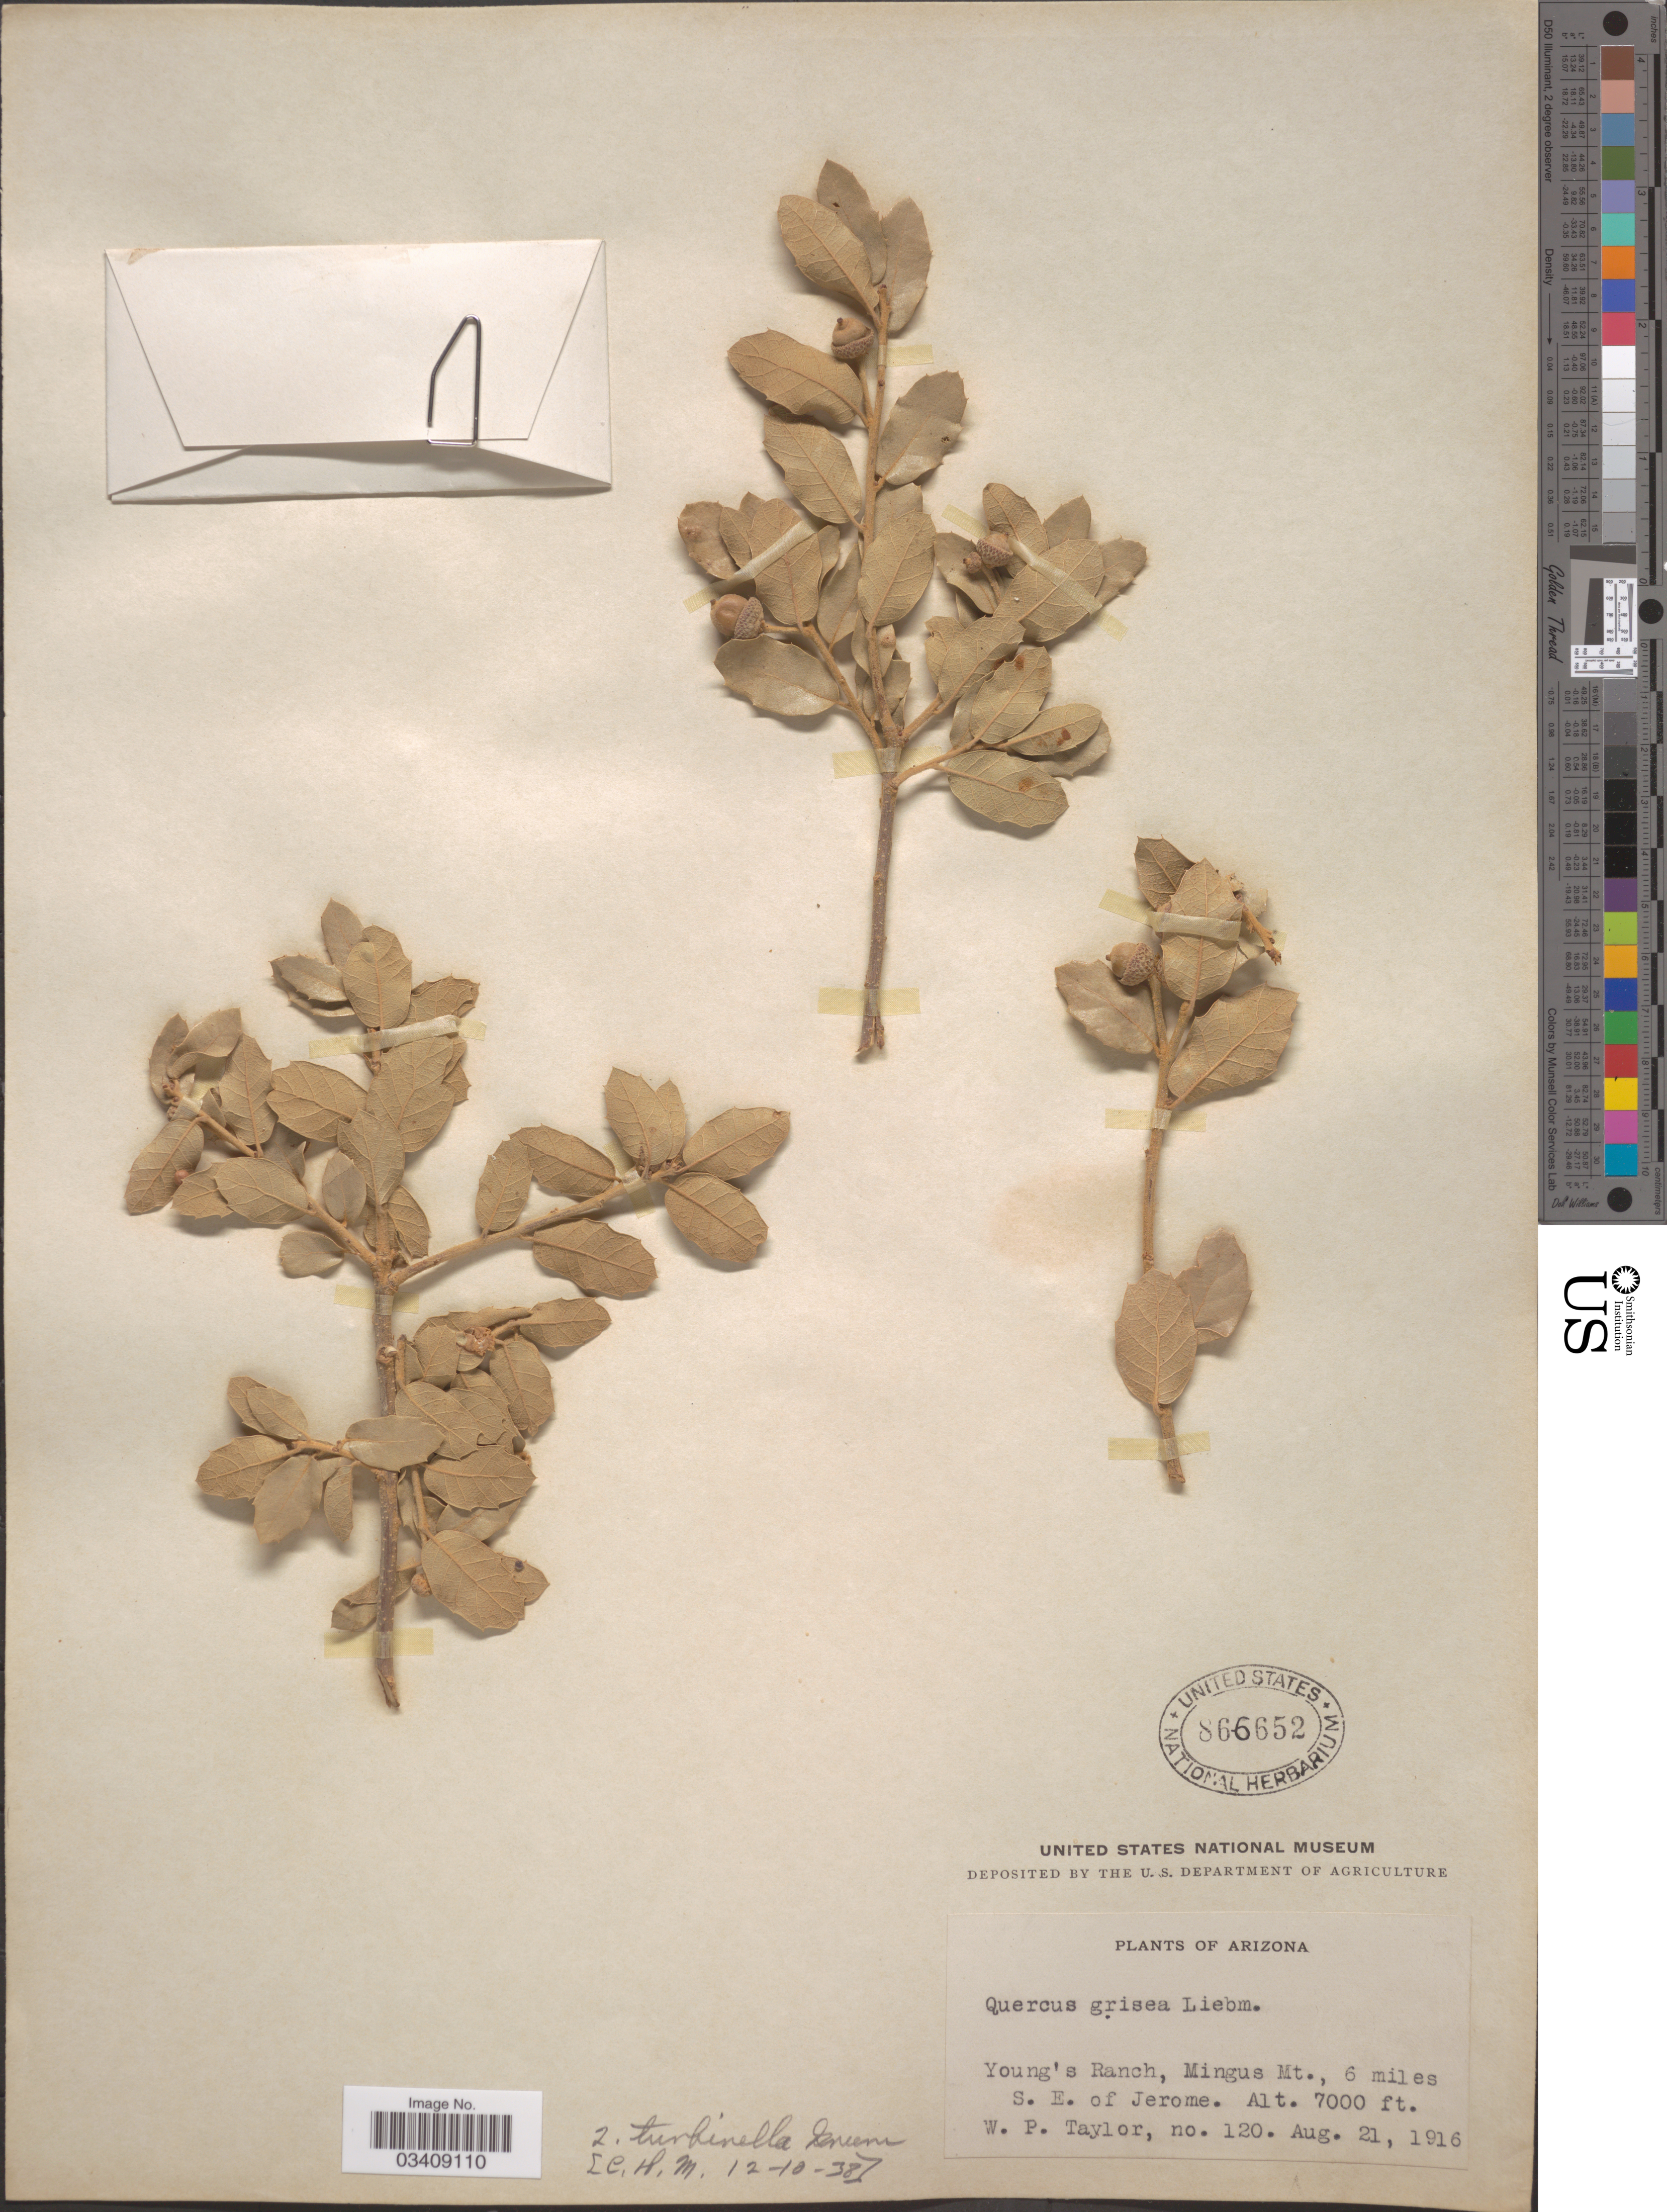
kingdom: Plantae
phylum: Tracheophyta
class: Magnoliopsida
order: Fagales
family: Fagaceae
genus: Quercus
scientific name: Quercus turbinella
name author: Greene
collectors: W. P. Taylor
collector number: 120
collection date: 1916-08-21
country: United States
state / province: Arizona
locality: Young's Ranch, Mingus Mt., 6 miles S. E. of Jerome.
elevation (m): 2134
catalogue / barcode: US 866652